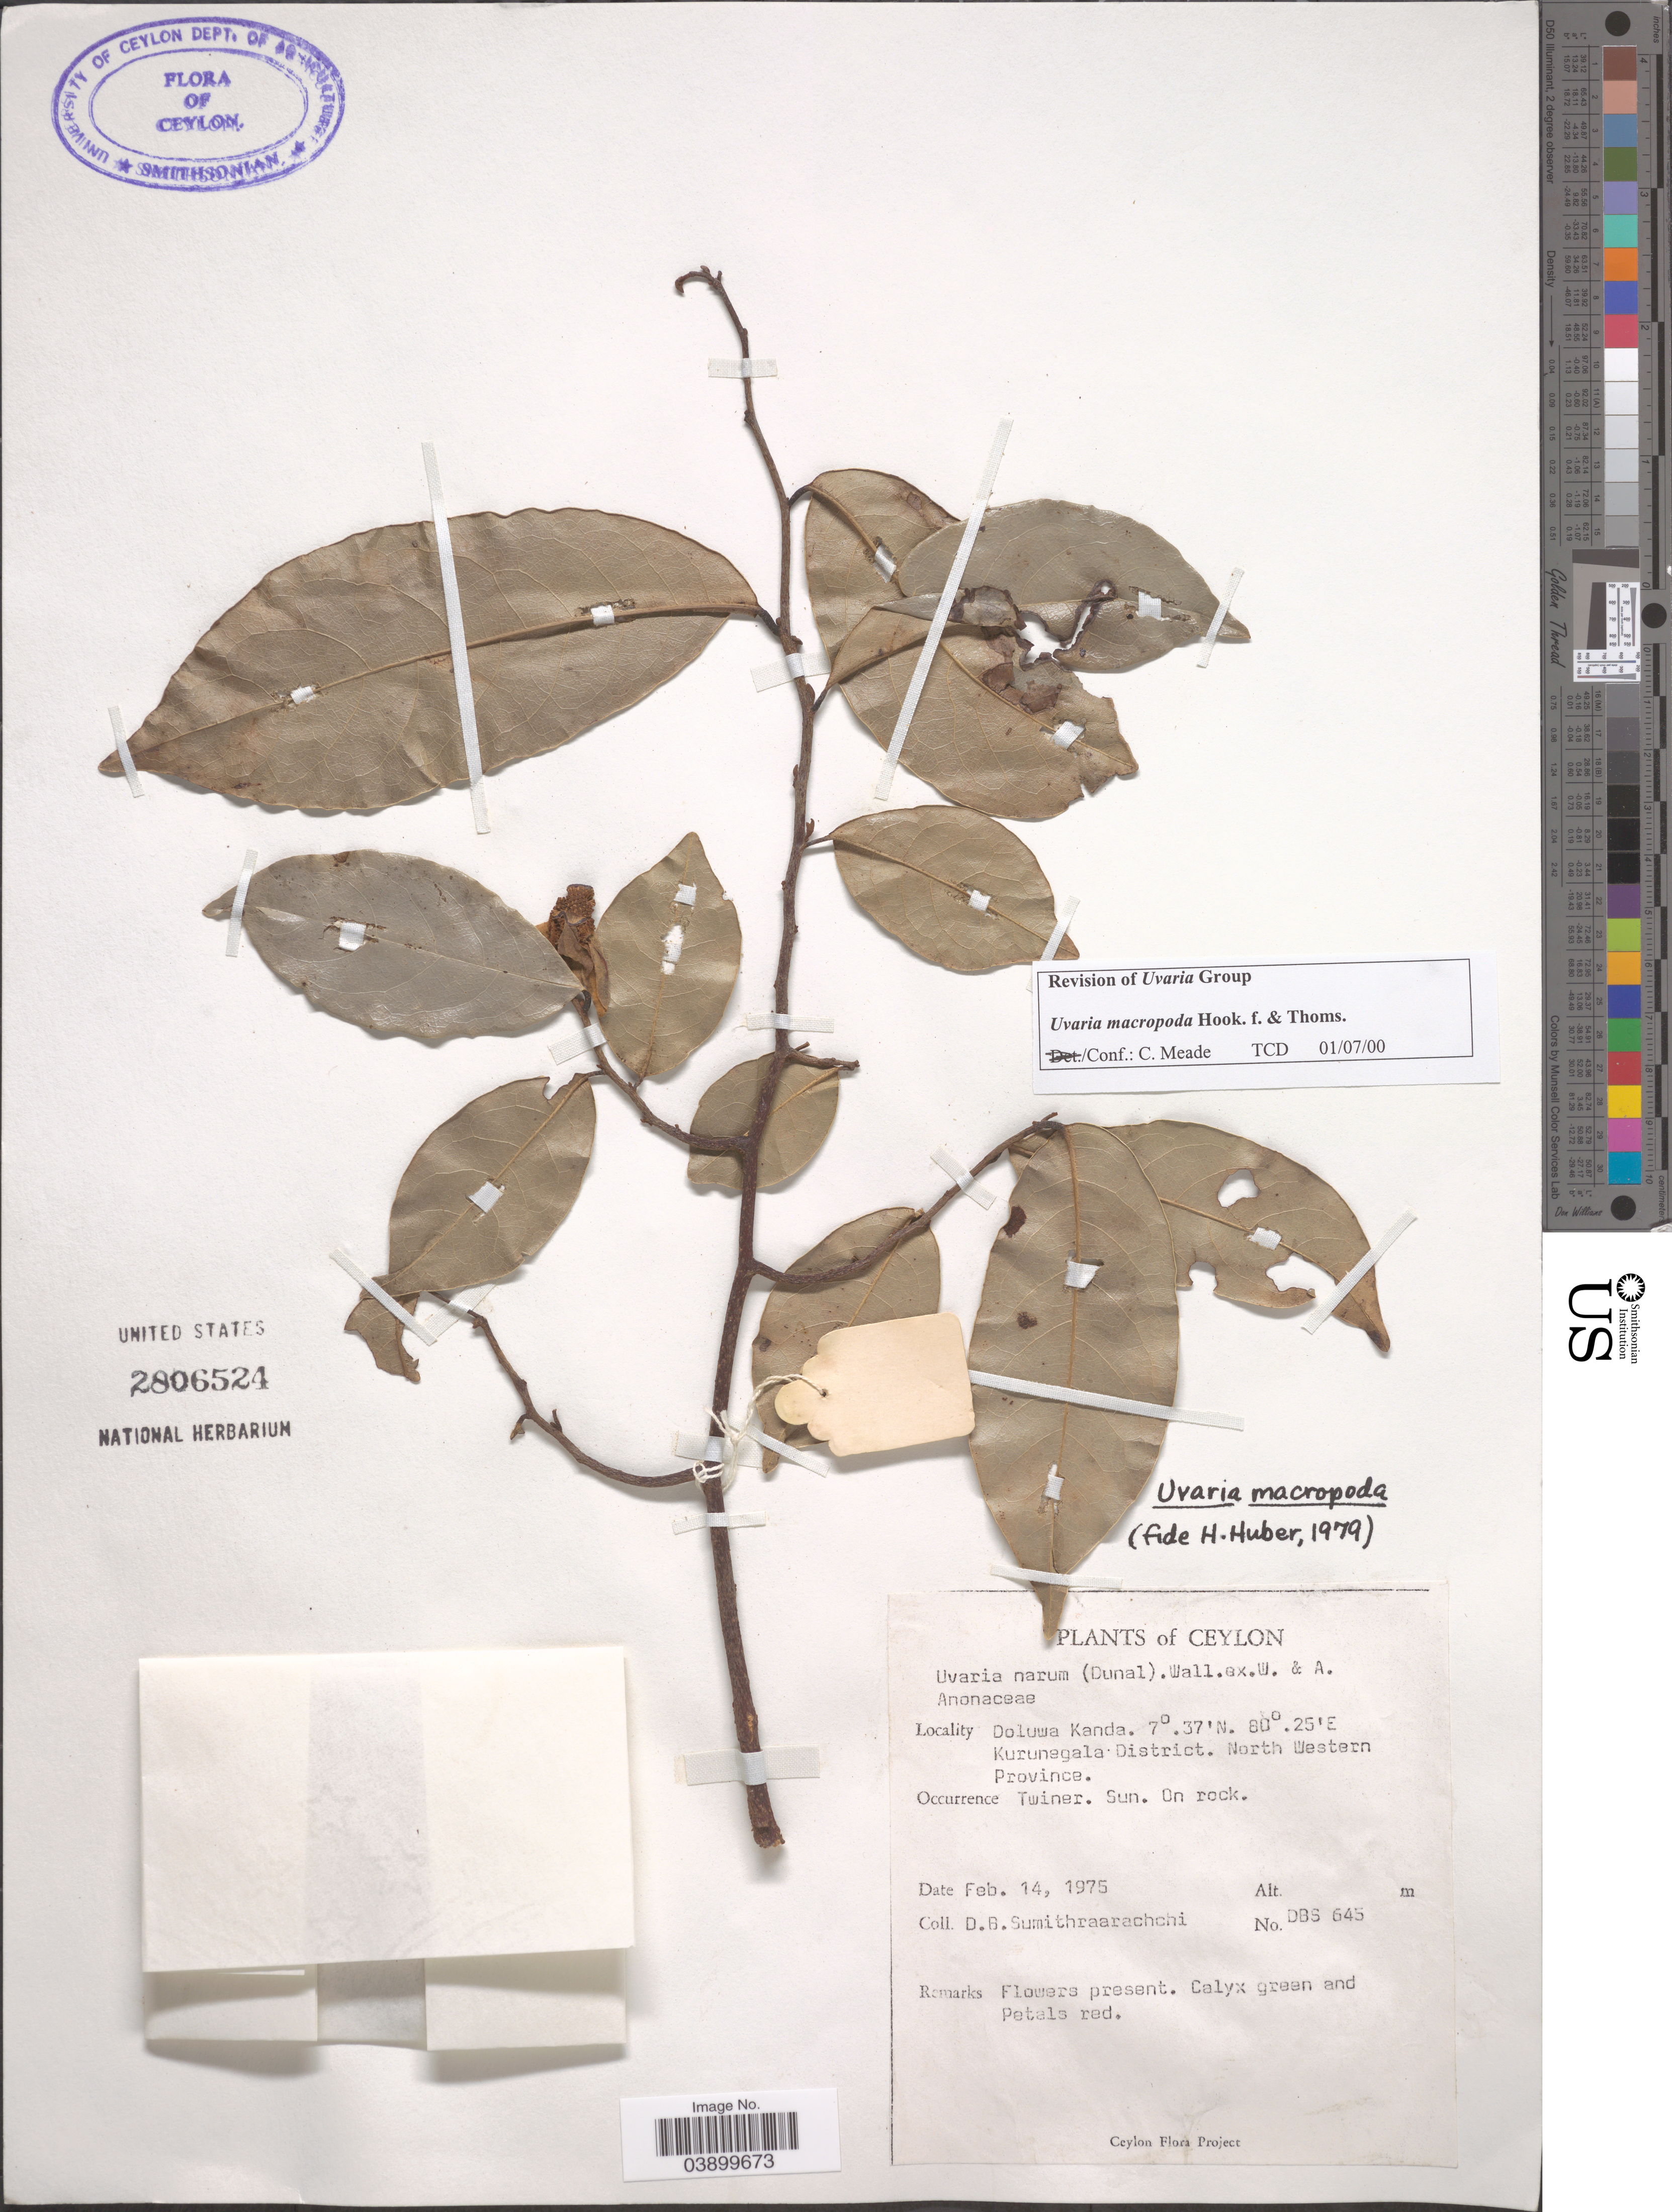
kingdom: Plantae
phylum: Tracheophyta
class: Magnoliopsida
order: Magnoliales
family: Annonaceae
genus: Uvaria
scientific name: Uvaria macropoda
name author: Hook. f. & Thomson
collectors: D. B. Sumithraarachchi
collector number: DBS 645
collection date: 1975-02-14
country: Sri Lanka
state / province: North Western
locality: Ceylon. Doluwa Kanda. Kurunegala District.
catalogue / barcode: US 2806524